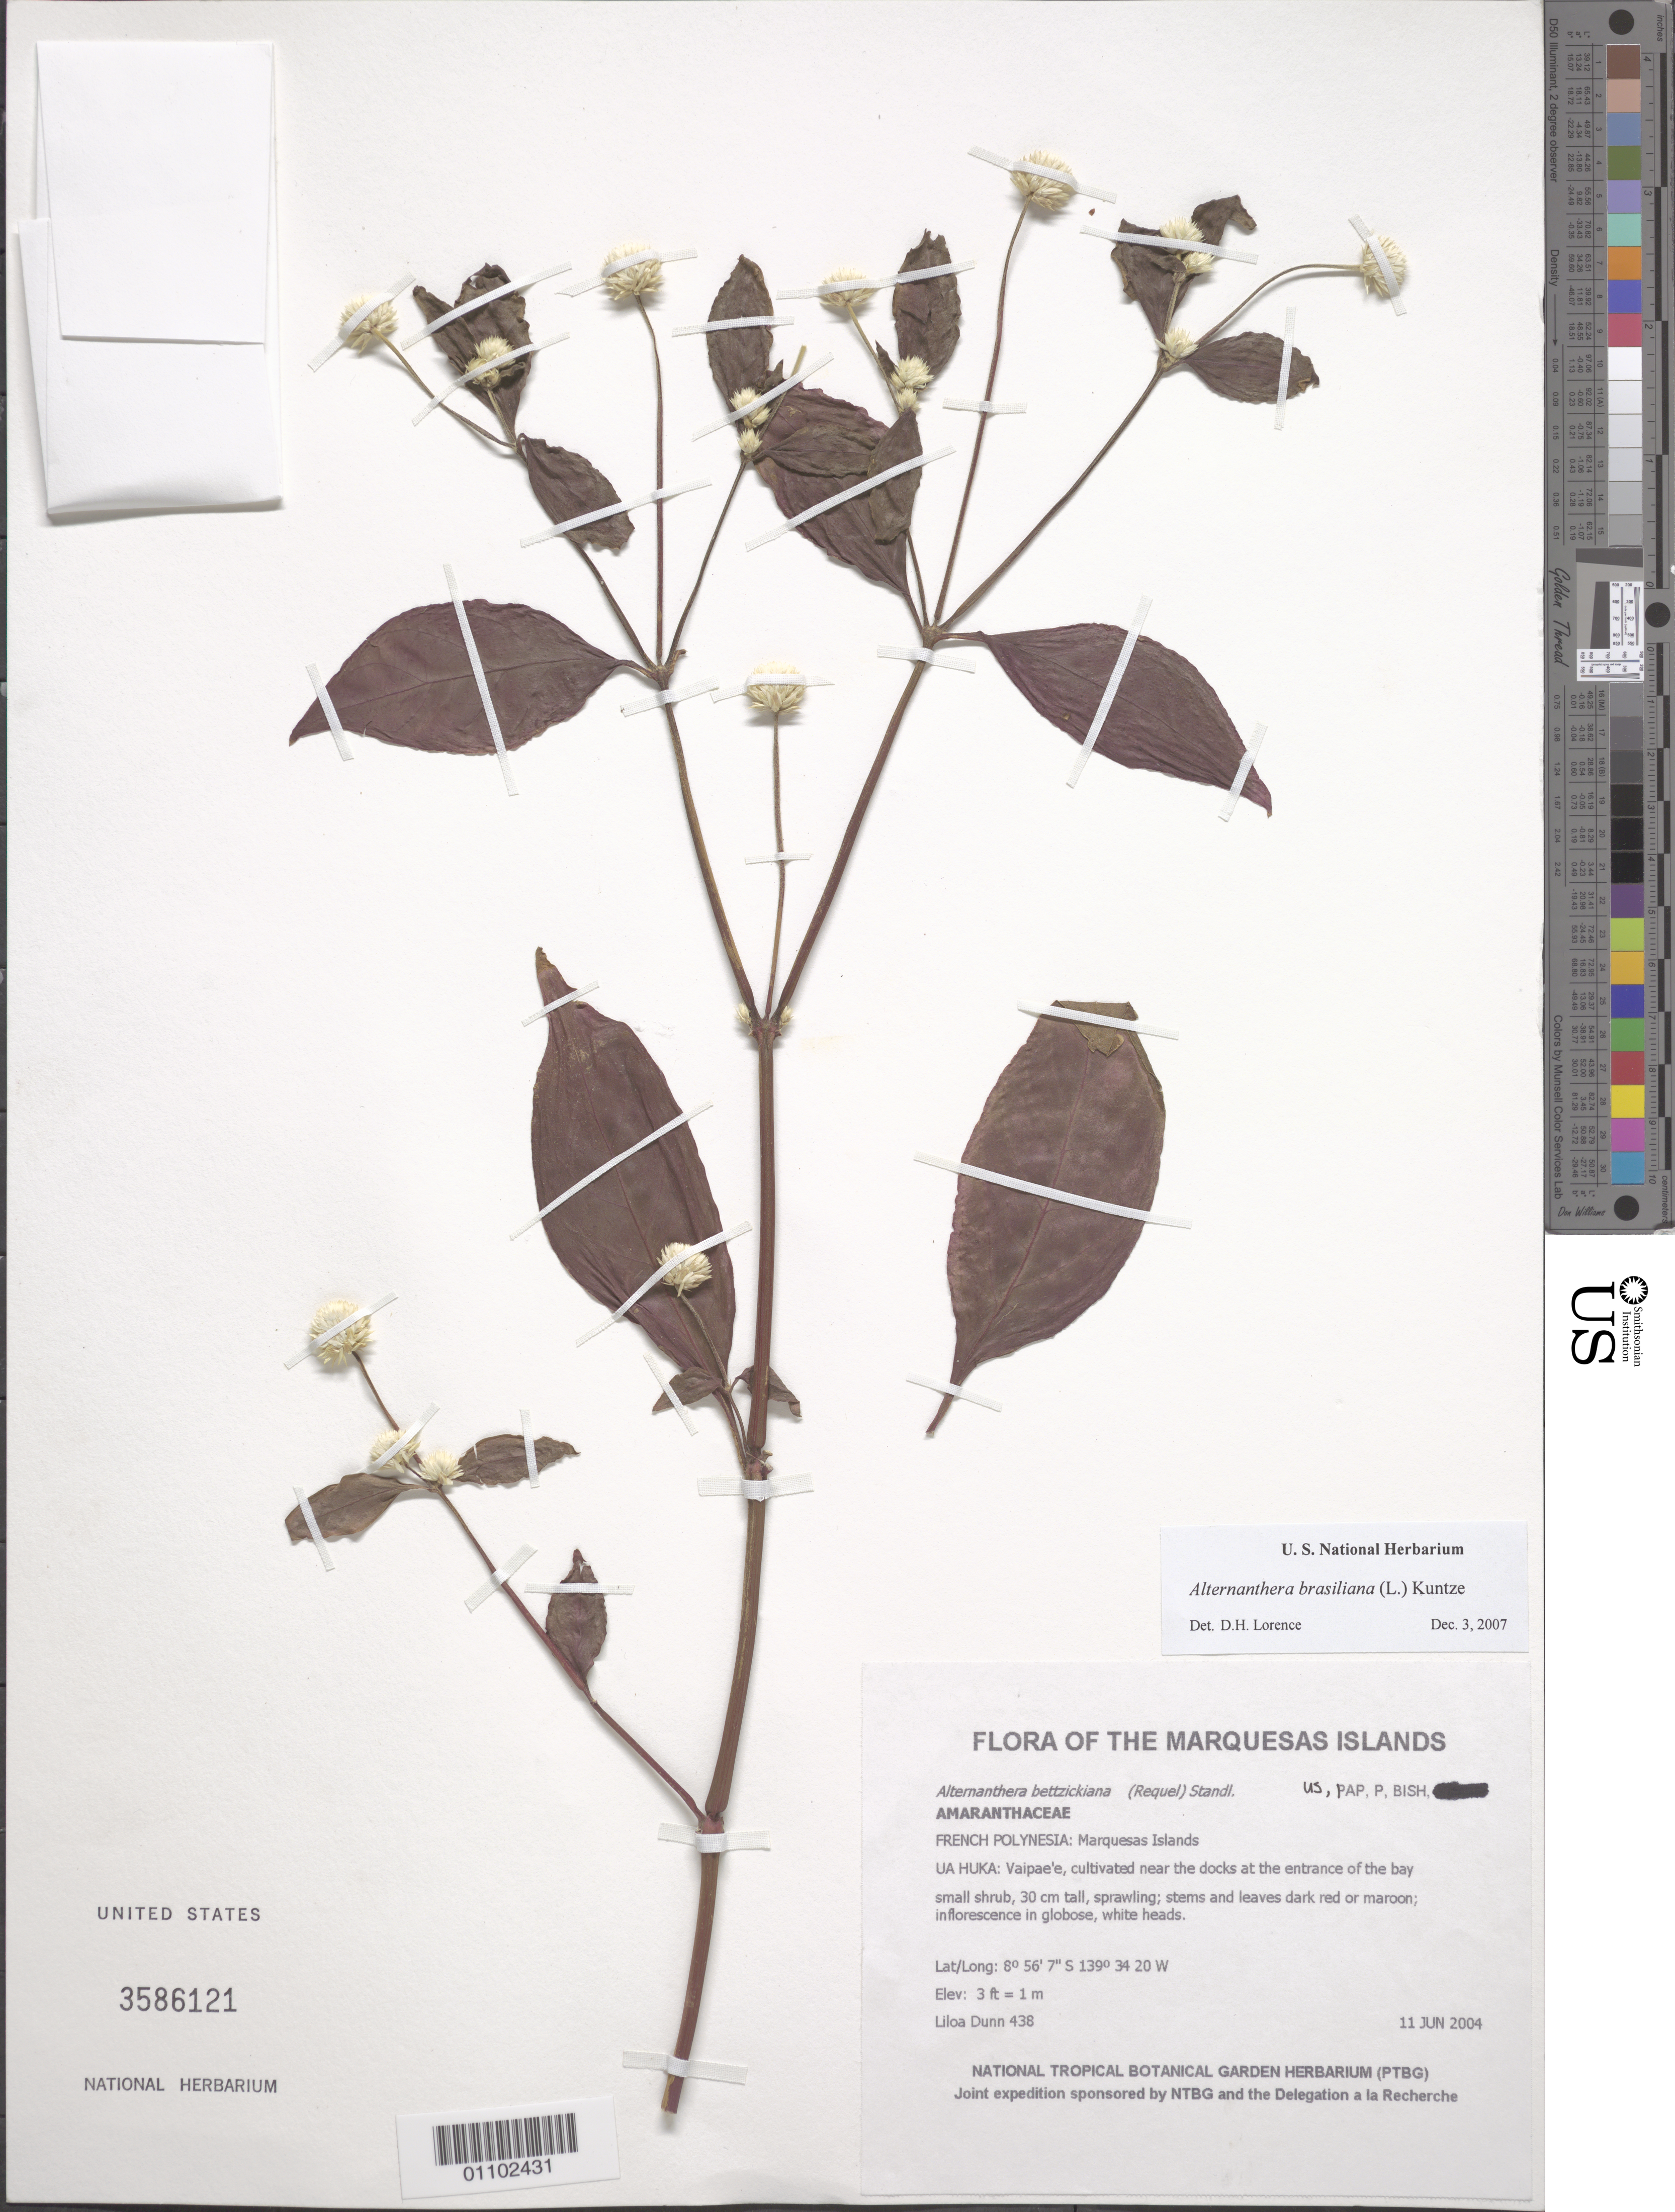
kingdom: Plantae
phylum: Tracheophyta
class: Magnoliopsida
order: Caryophyllales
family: Amaranthaceae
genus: Alternanthera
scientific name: Alternanthera brasiliana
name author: (L.) Kuntze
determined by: Lorence, David H., (PTBG), National Tropical Botanical Garden (UNITED STATES)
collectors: L. Dunn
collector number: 438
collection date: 2004-06-11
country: French Polynesia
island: Ua Huka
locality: Vaipae'e, cultivated near the docks at the entrance of the bay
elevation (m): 1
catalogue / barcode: US 3586121